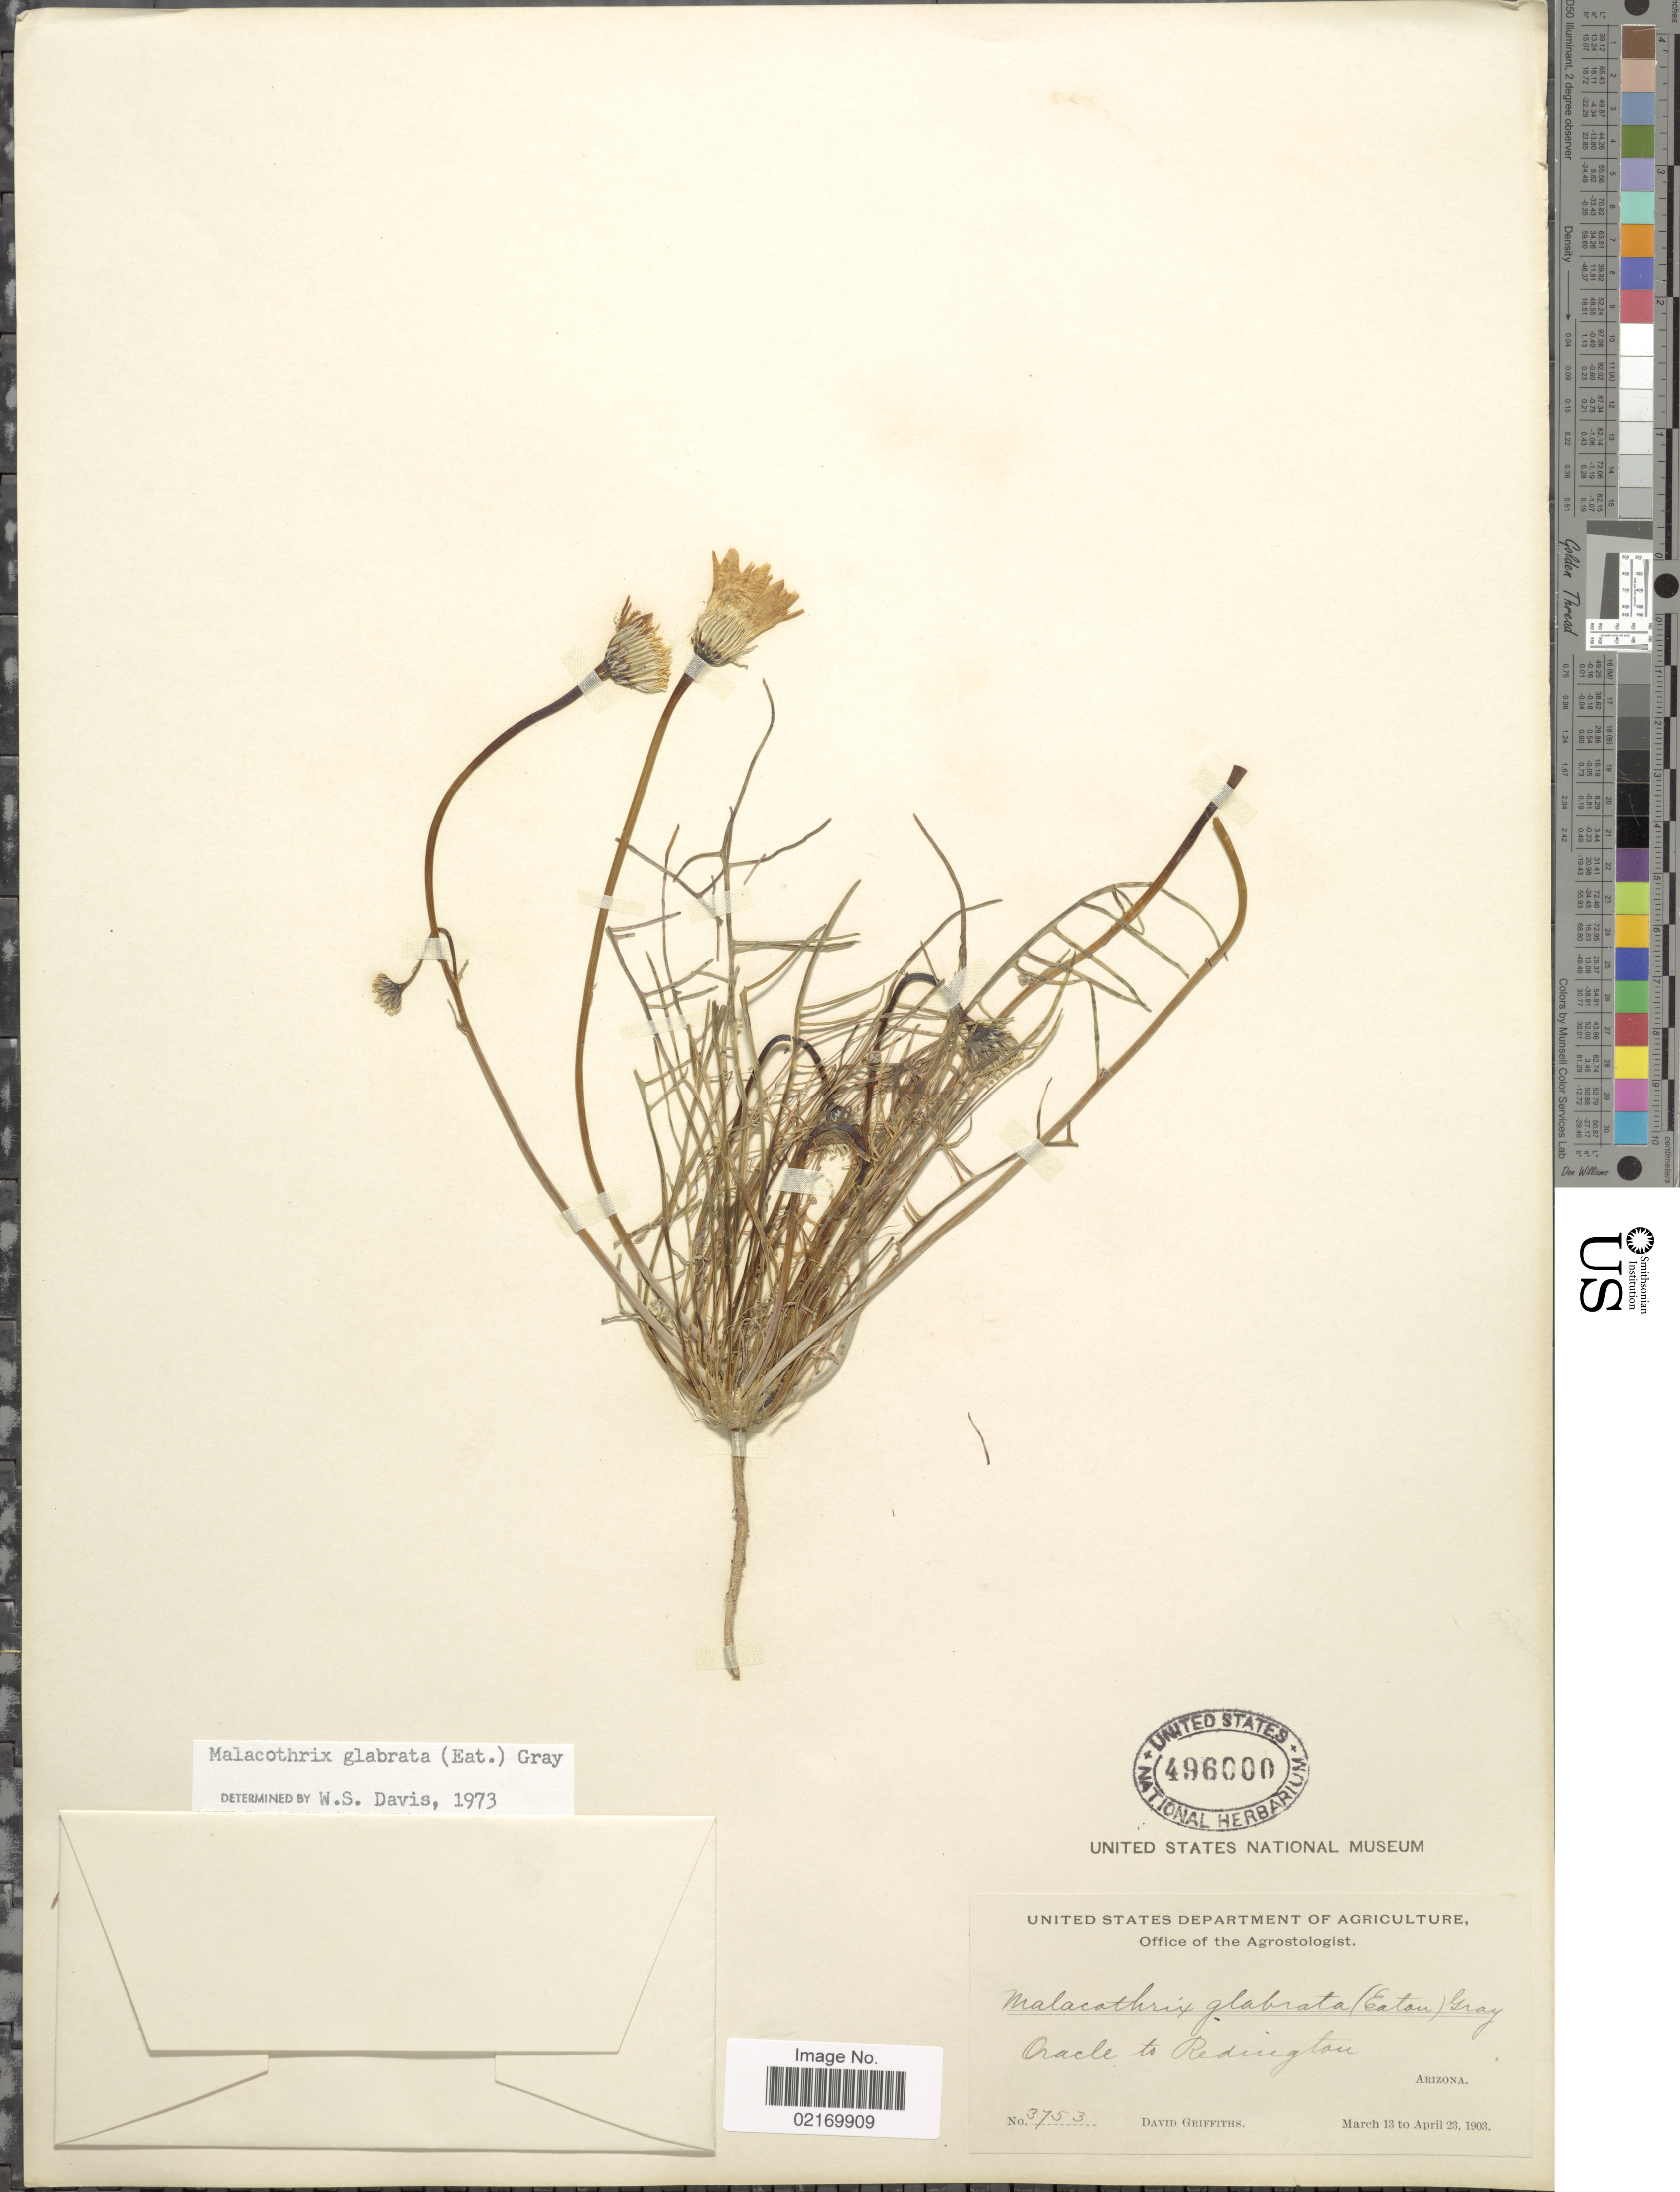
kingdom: Plantae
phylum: Tracheophyta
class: Magnoliopsida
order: Asterales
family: Asteraceae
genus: Malacothrix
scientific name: Malacothrix glabrata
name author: (A. Gray ex D.C. Eaton) A. Gray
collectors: D. Griffiths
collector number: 3753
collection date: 1903-03-13/1903-04-23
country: United States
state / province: Arizona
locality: Oracle to Redington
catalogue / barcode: US 496000